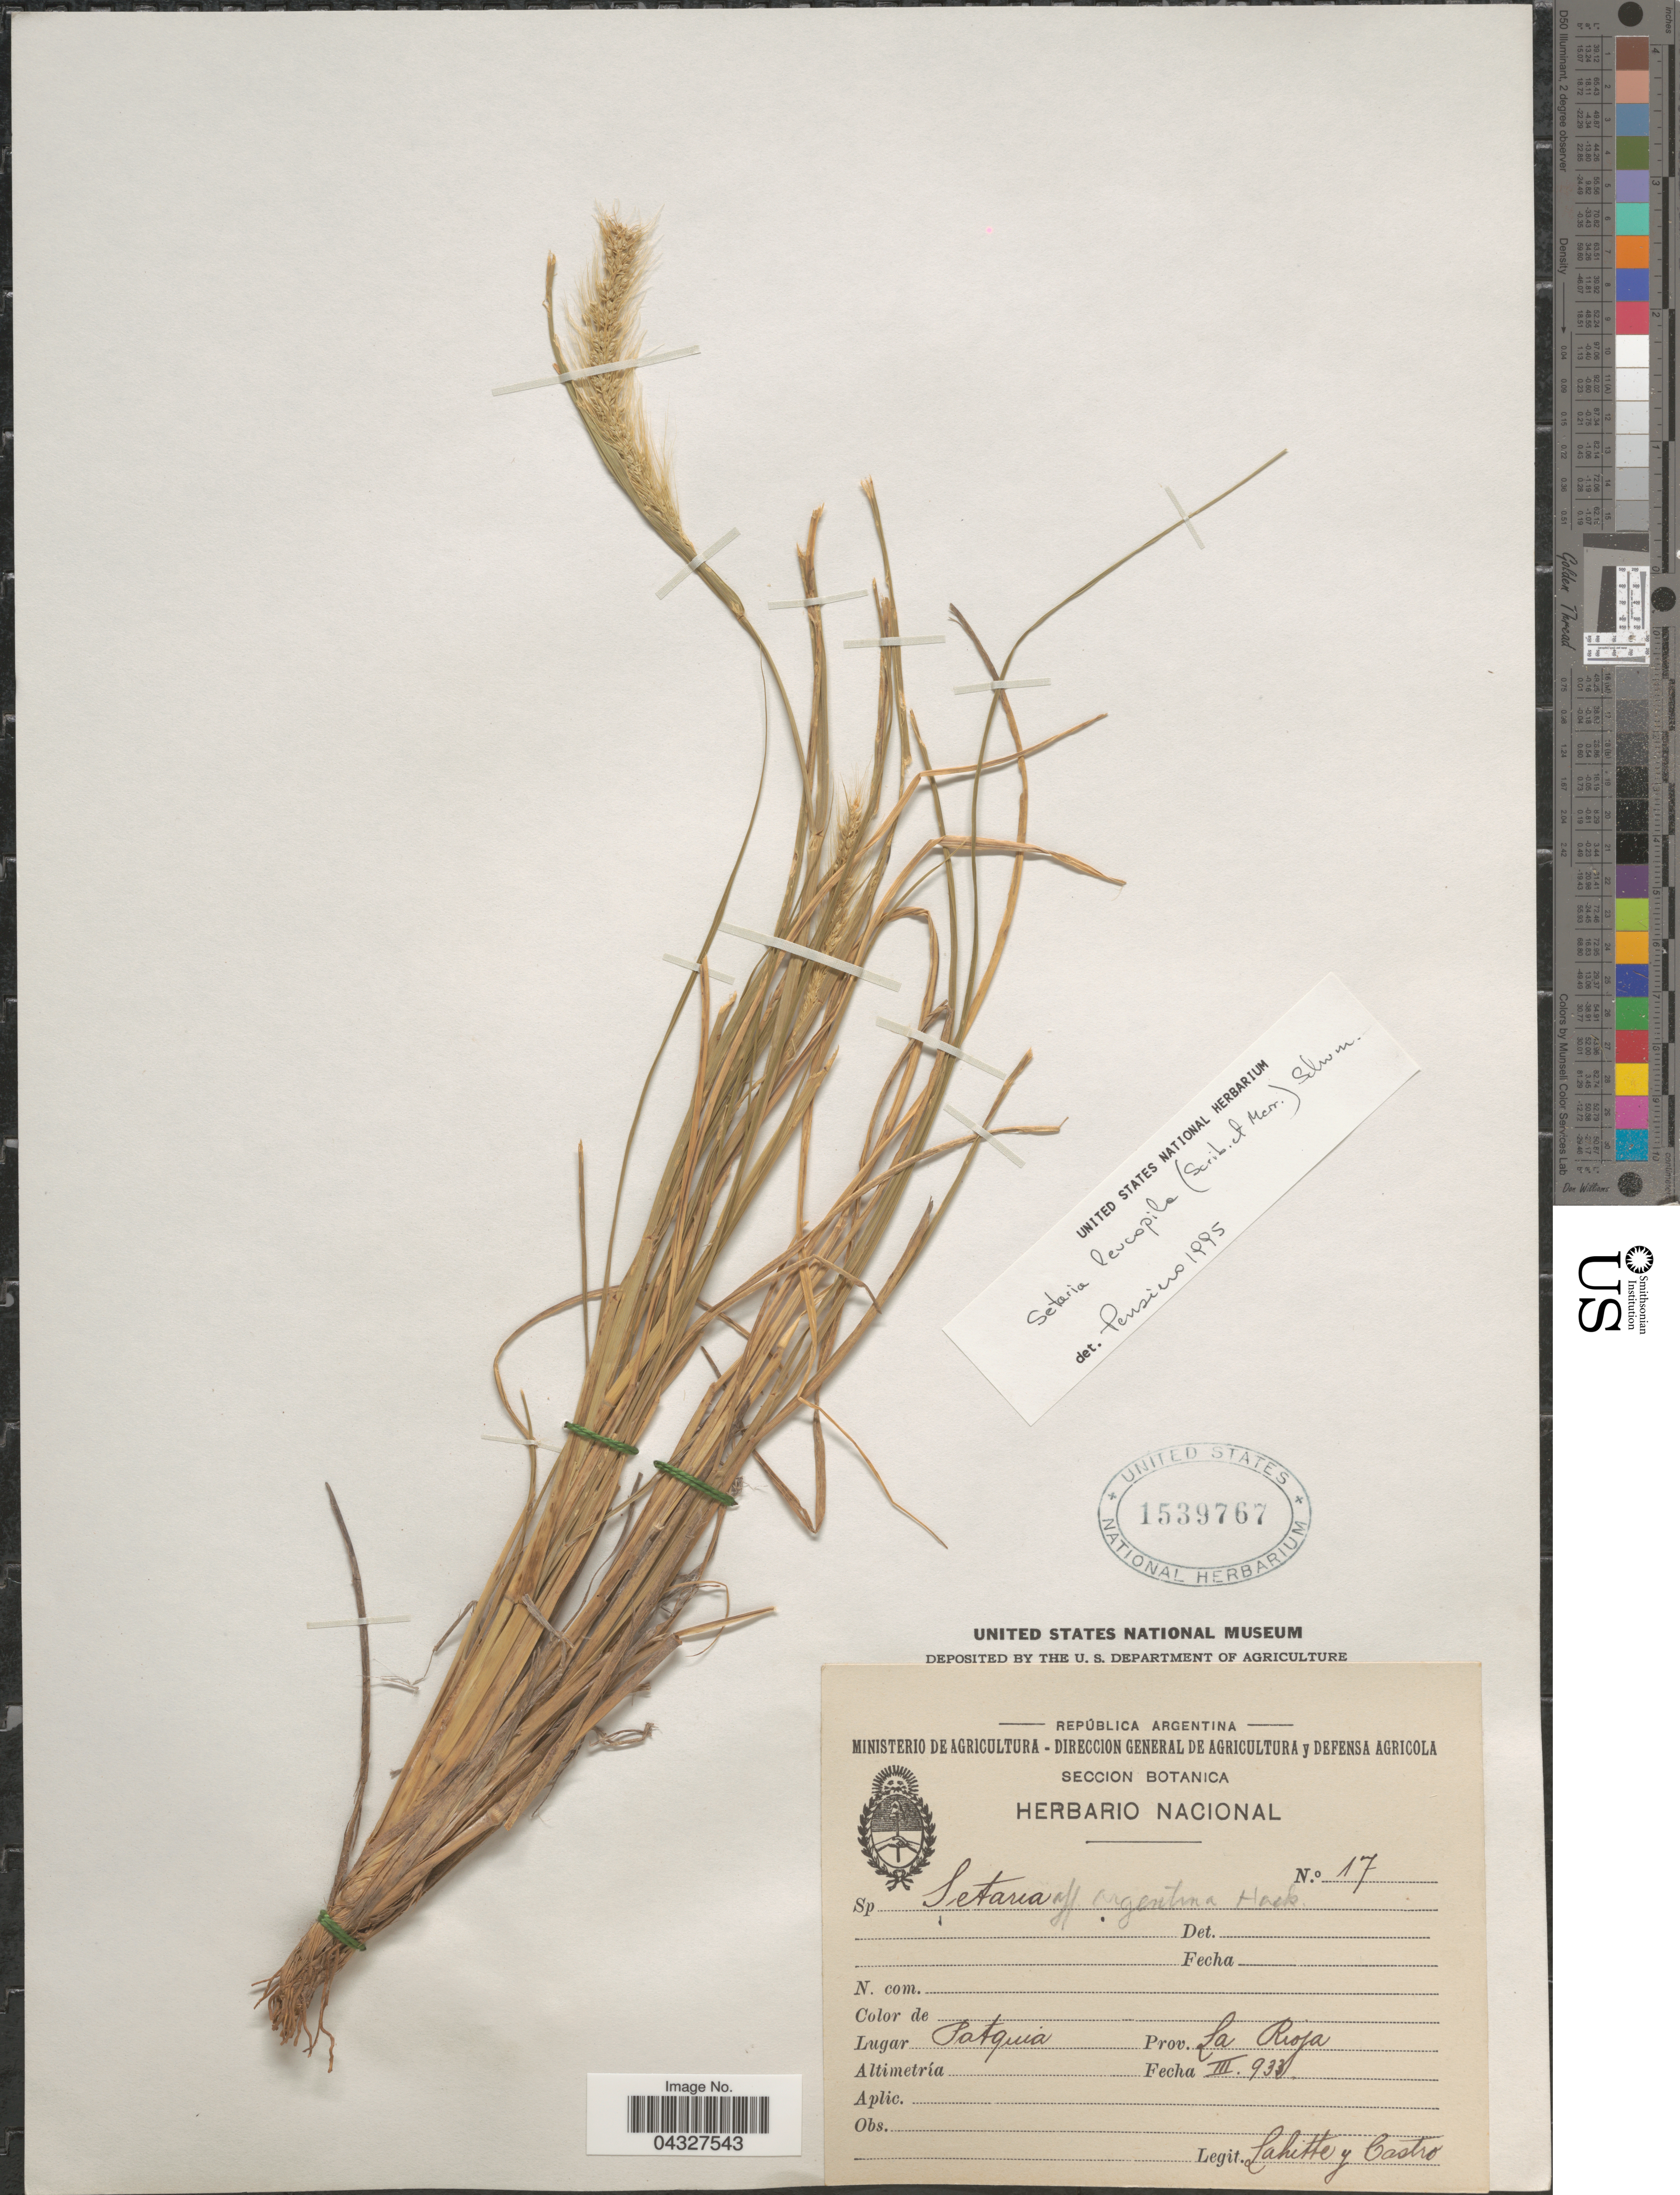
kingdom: Plantae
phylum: Tracheophyta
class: Liliopsida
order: Poales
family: Poaceae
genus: Setaria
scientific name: Setaria leucopila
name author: (Scribn. & Merr.) K. Schum.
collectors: -. Lahitte & -. Castro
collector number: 17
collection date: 1933-03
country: Argentina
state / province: La Rioja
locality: Patquia.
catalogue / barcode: US 1539767